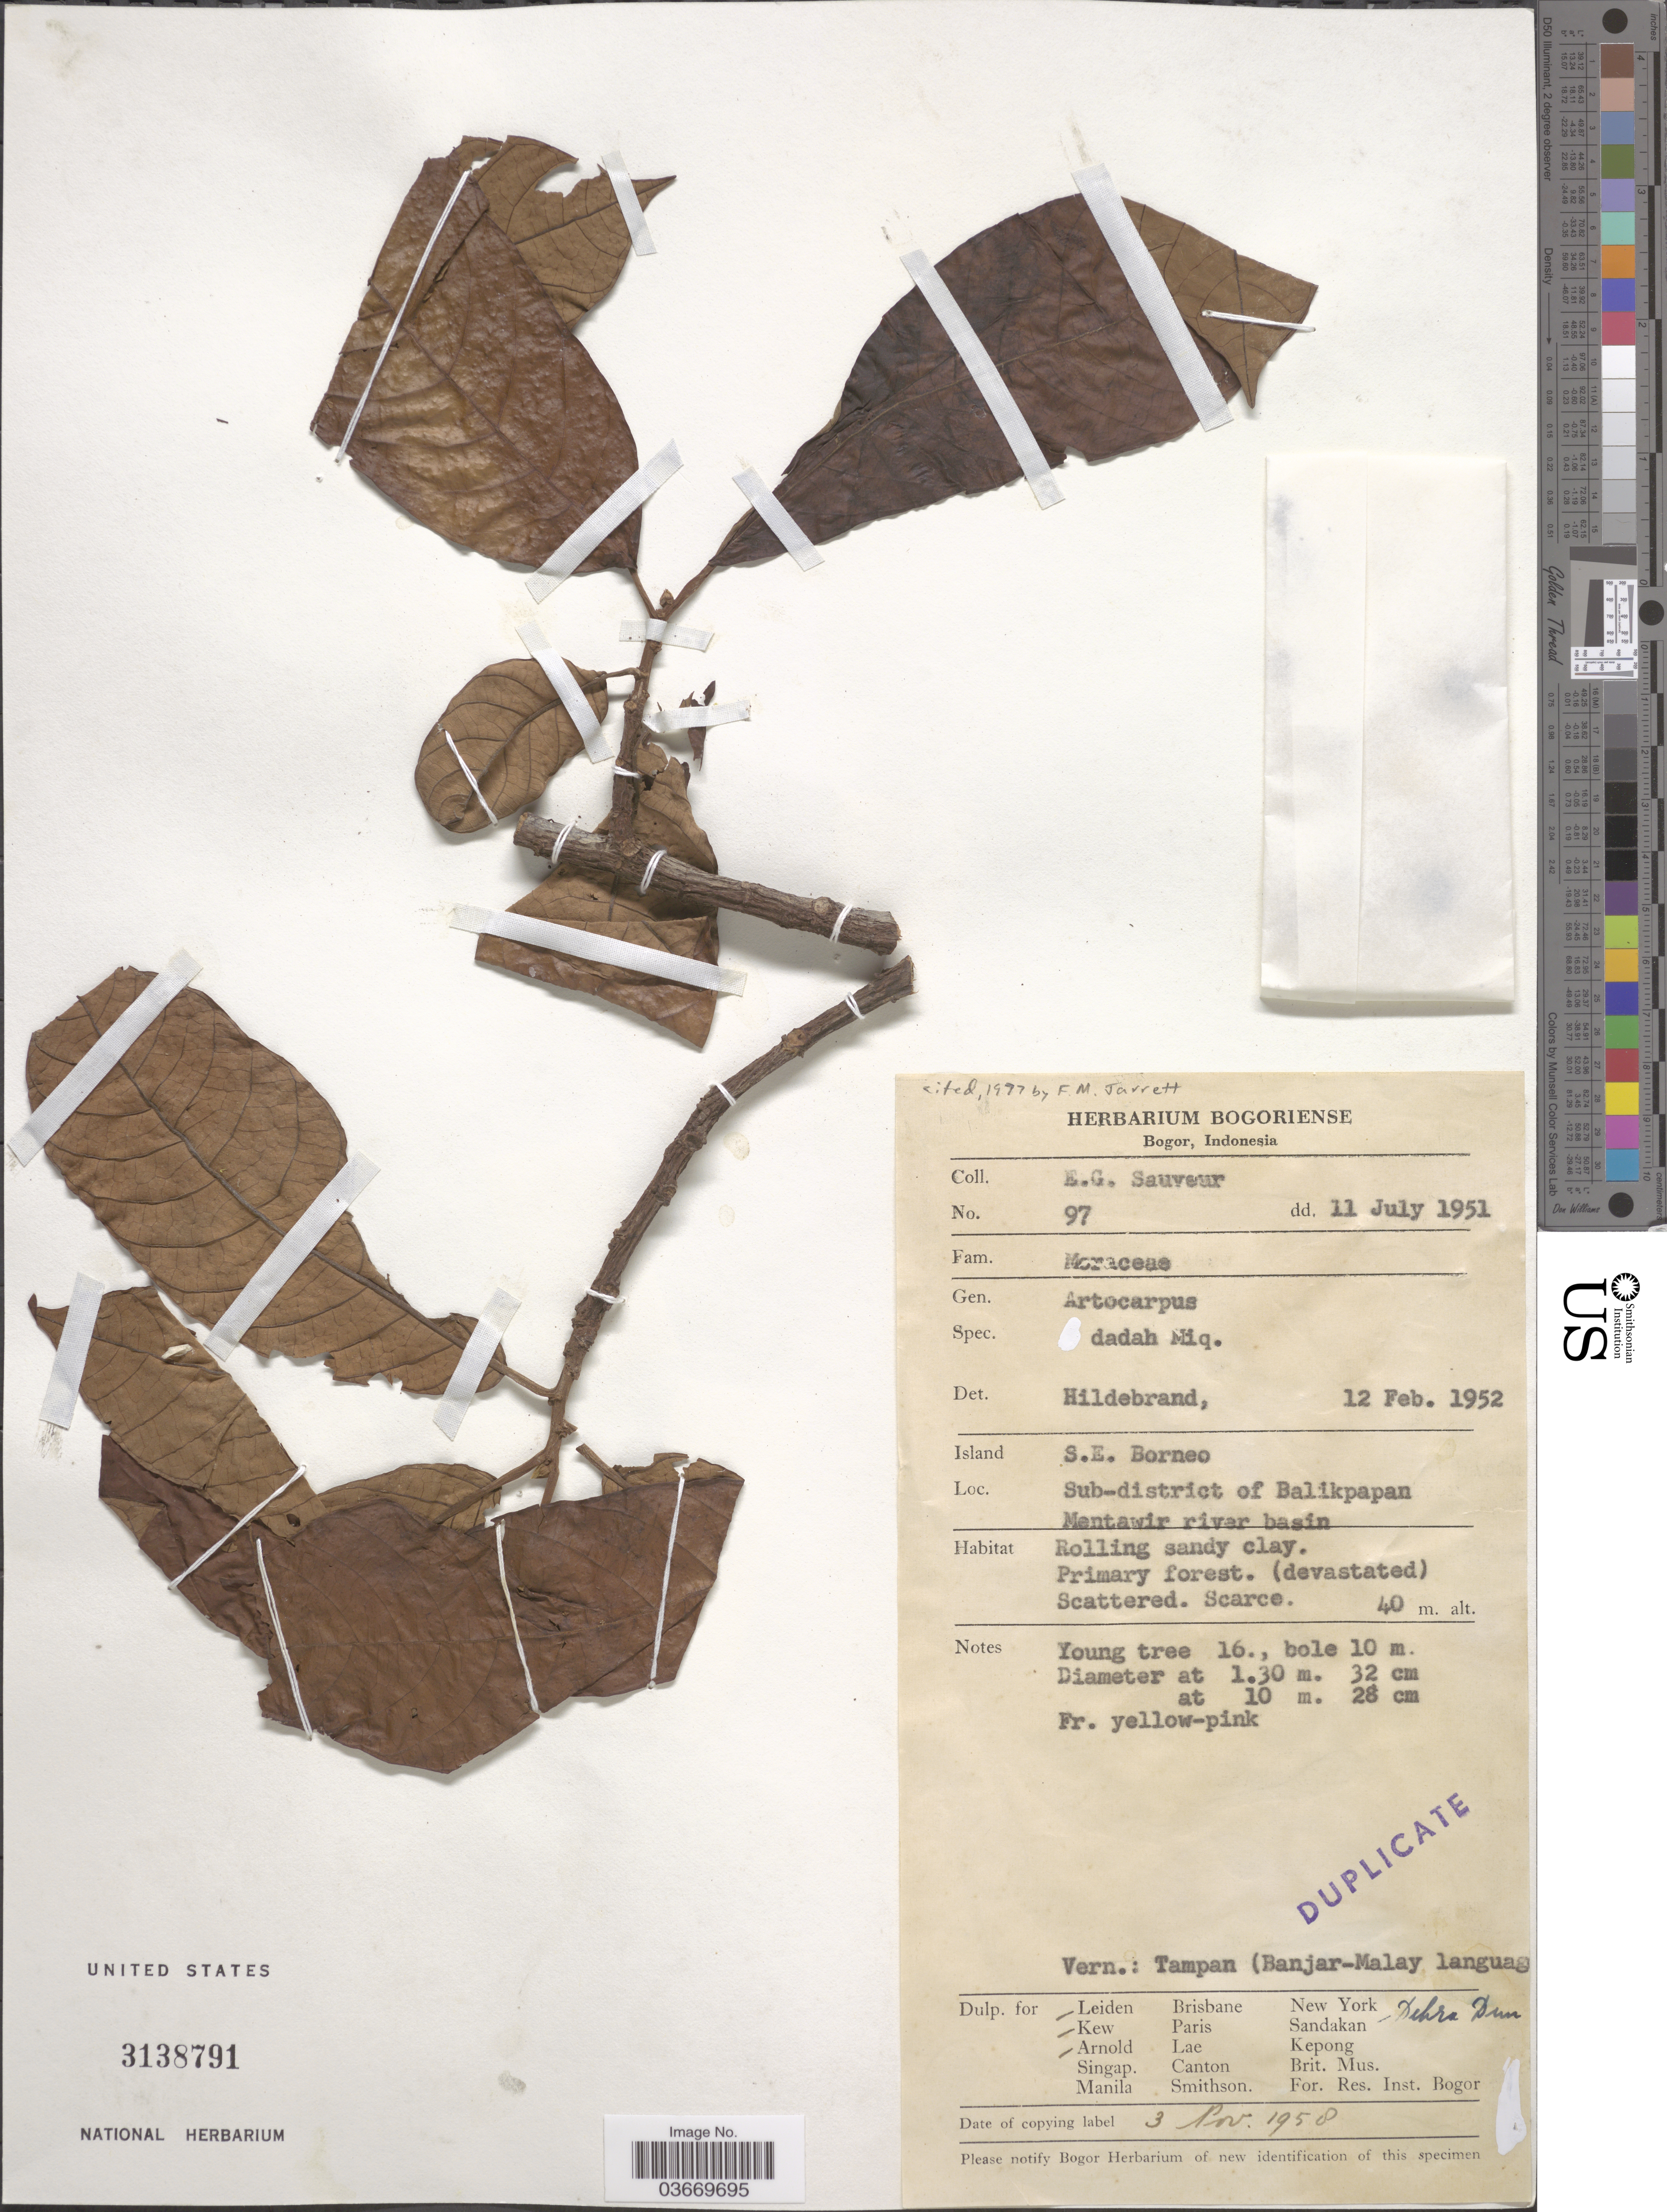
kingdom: Plantae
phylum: Tracheophyta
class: Magnoliopsida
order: Rosales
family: Moraceae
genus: Artocarpus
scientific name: Artocarpus dadah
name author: Miq.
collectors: E.G. Sauveur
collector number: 97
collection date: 1951-07-11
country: Indonesia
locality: Island S.E. Borneo. Sub-district of Balikpapan Mentawir river basin.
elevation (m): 40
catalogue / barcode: US 3138791